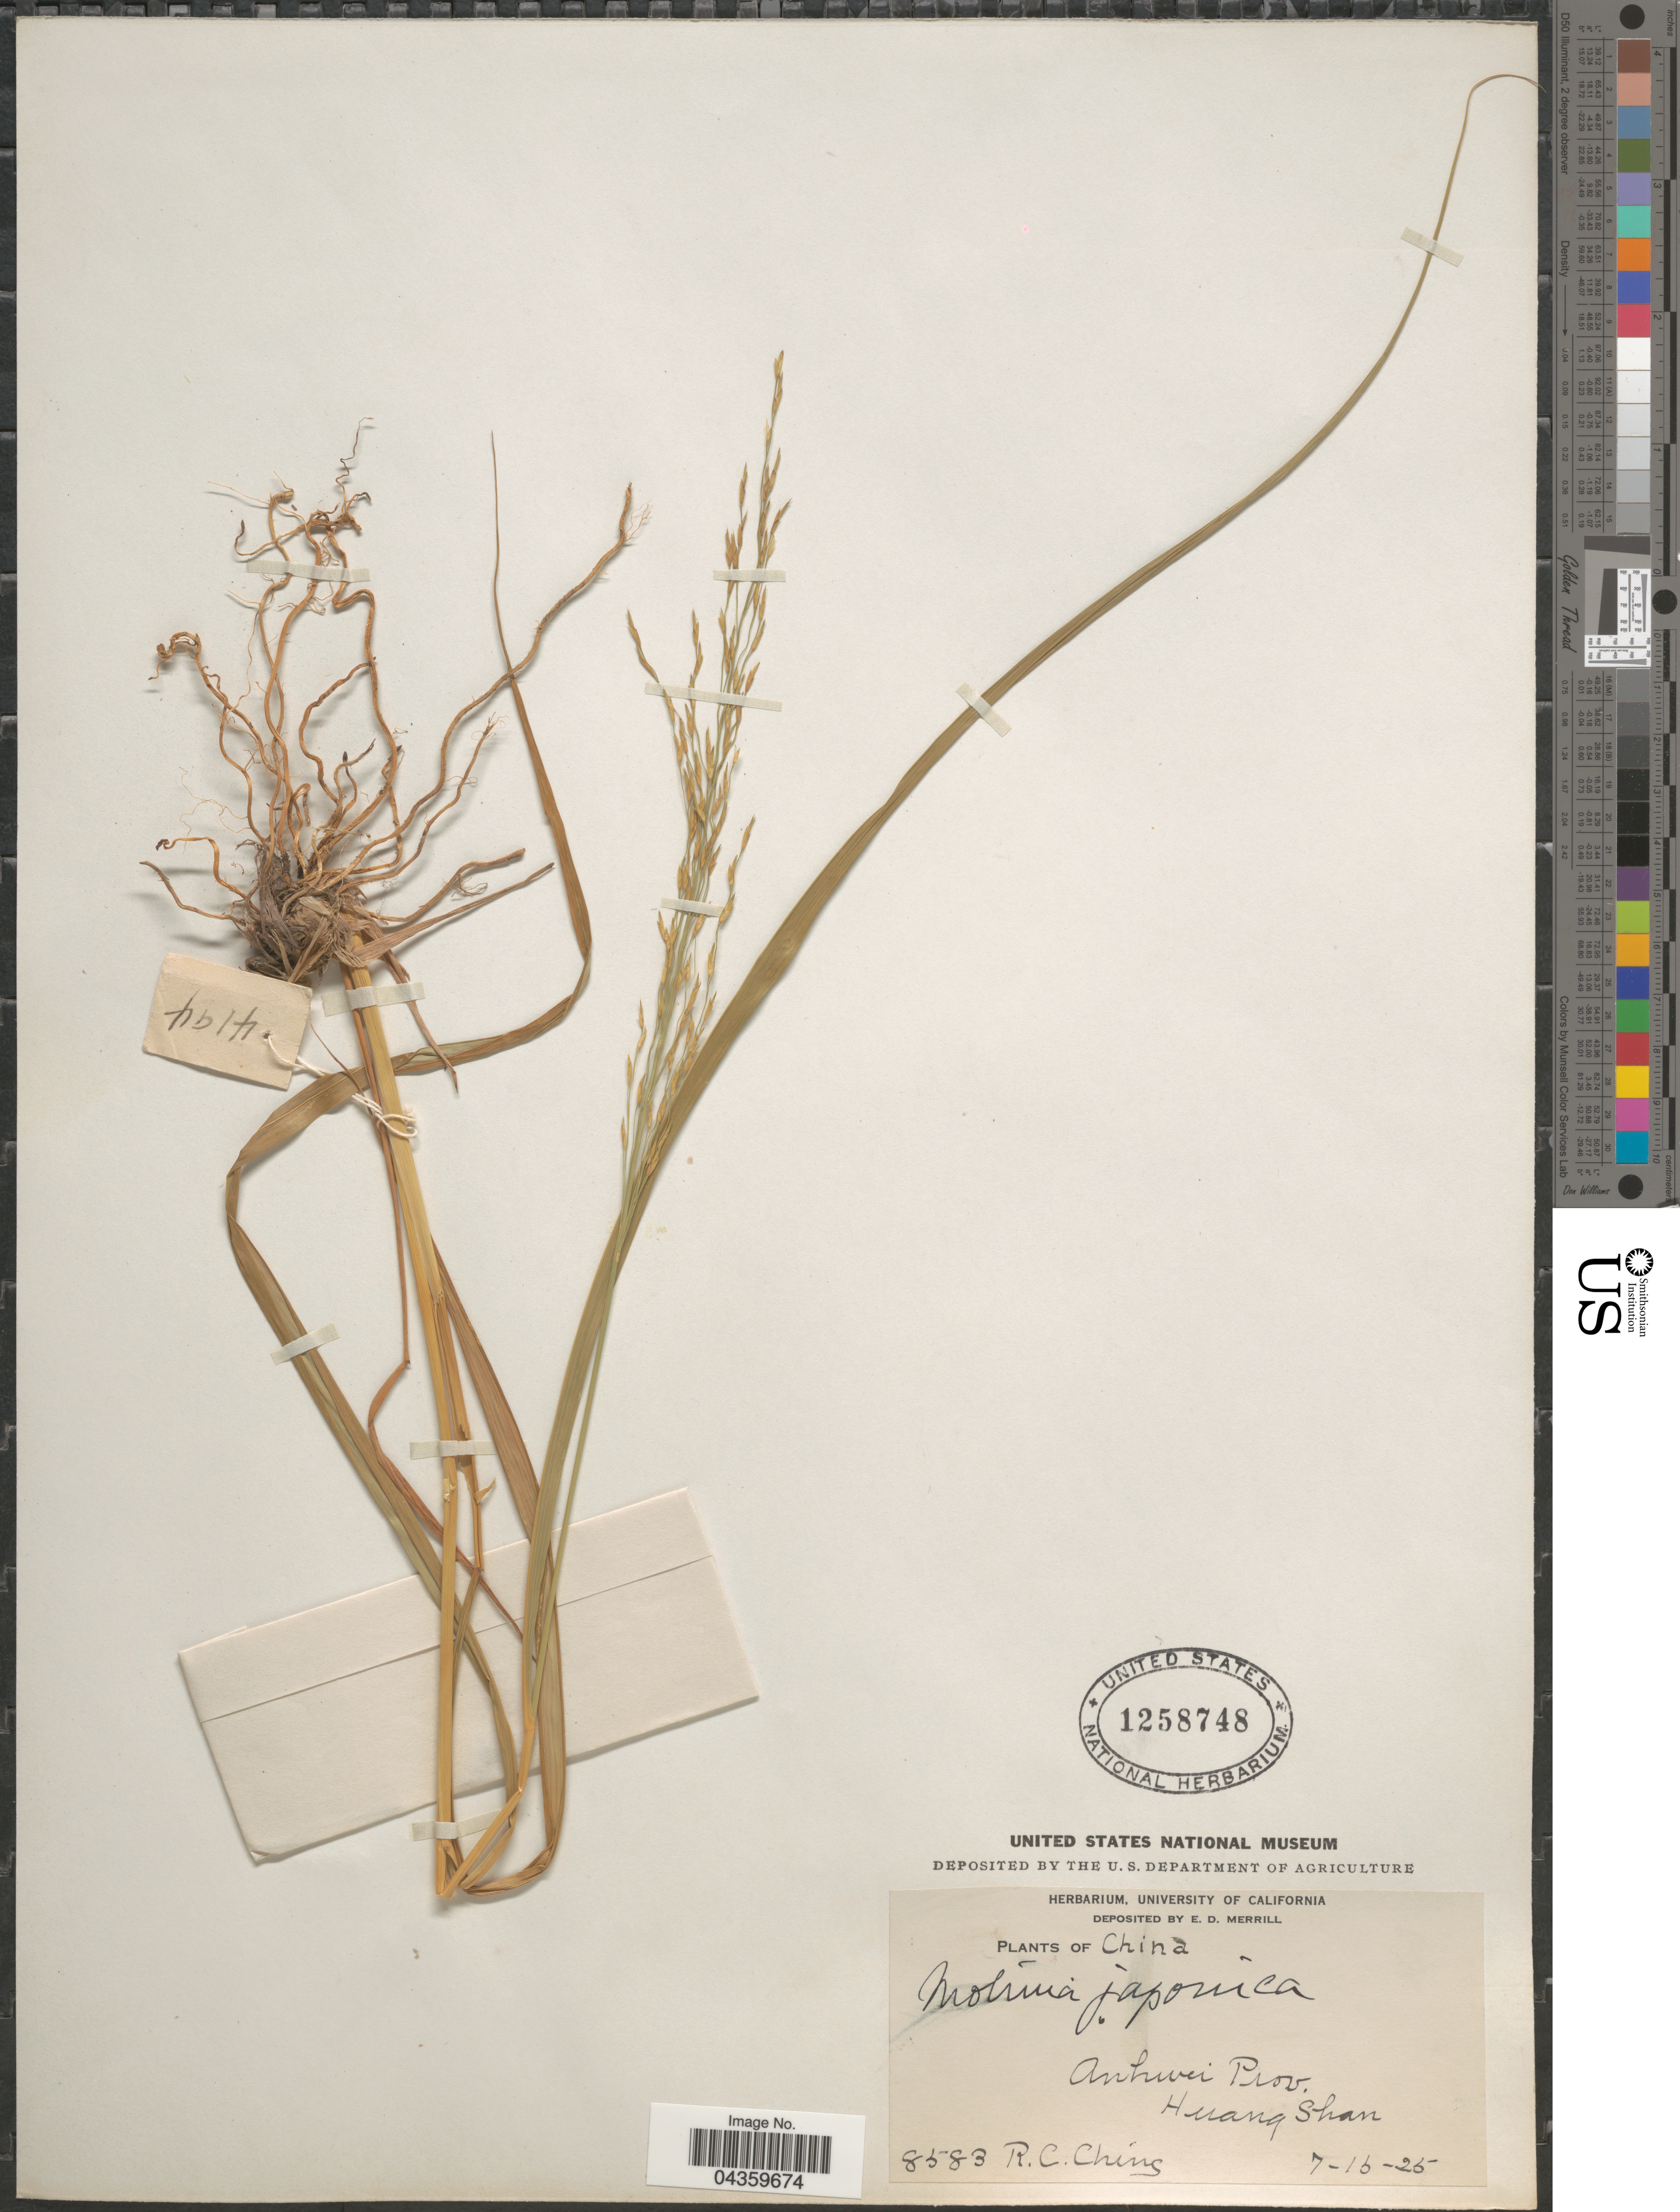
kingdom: Plantae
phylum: Tracheophyta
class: Liliopsida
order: Poales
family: Poaceae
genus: Molinia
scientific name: Molinia japonica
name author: Hack.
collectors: R. C. Ching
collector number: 8583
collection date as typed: Transcribed d/m/y: 15/7/25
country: China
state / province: Anhui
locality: Anhwei Prov. Huang Shan.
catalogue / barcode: US 1258748